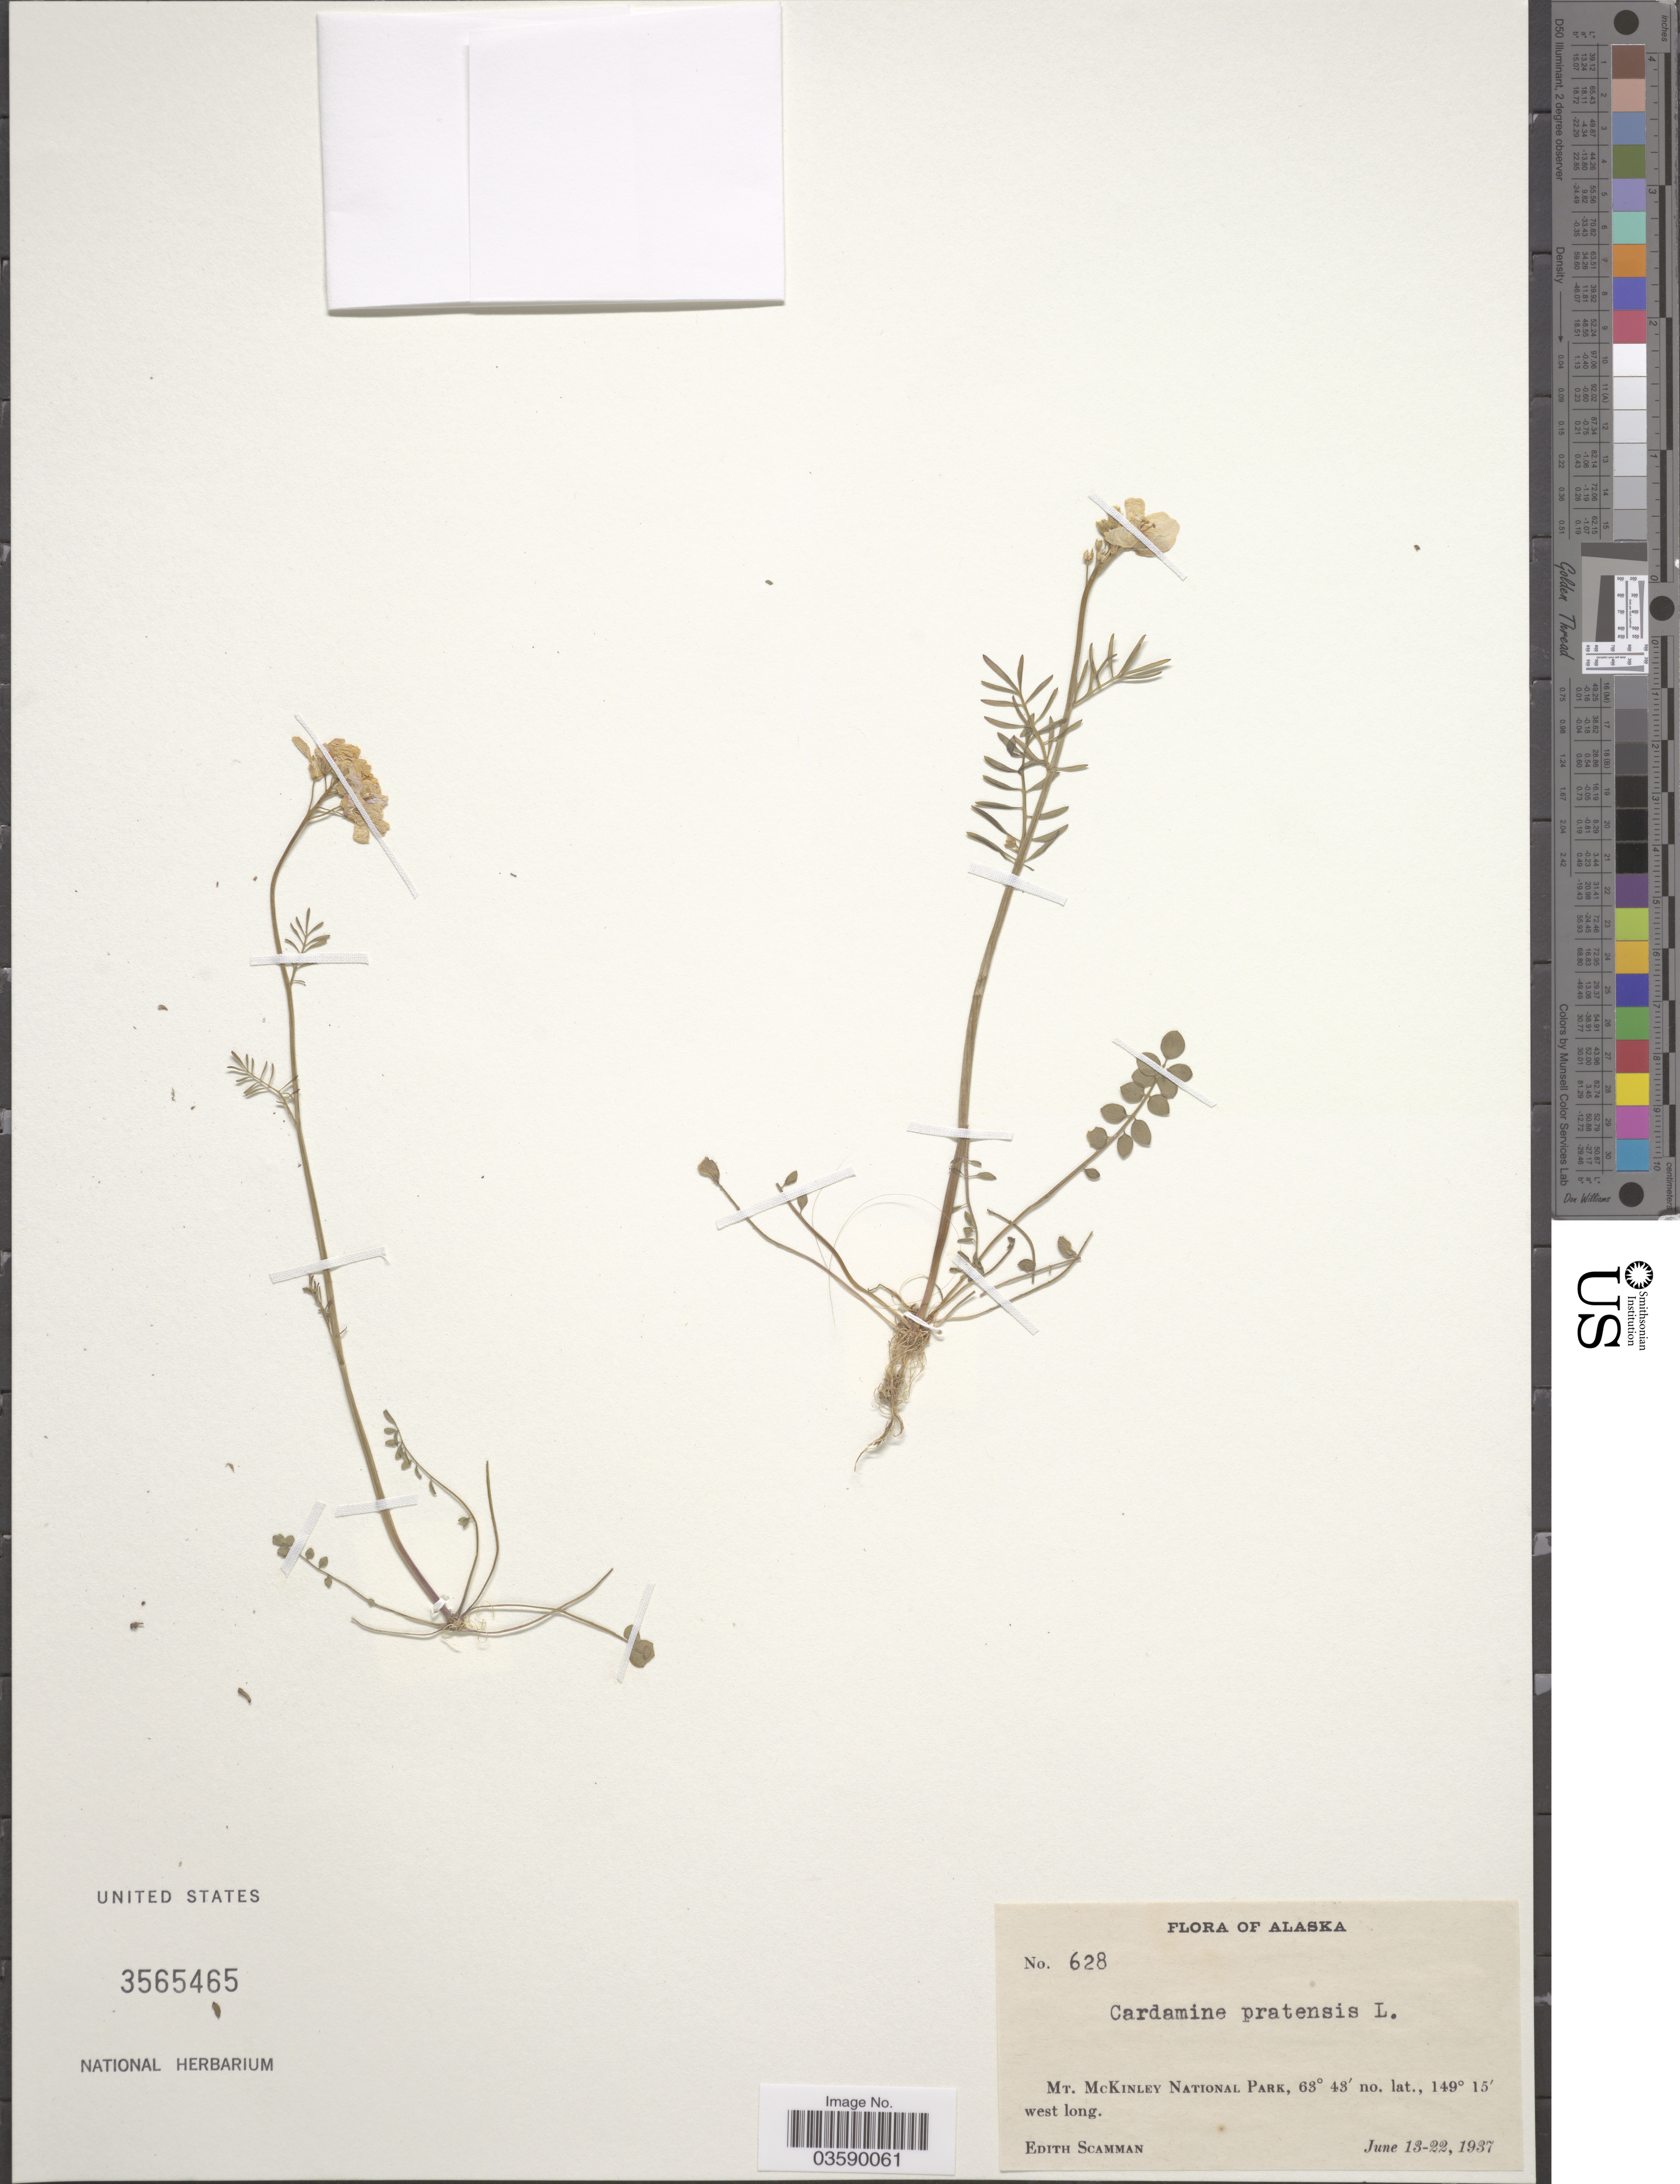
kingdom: Plantae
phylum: Tracheophyta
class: Magnoliopsida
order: Brassicales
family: Brassicaceae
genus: Cardamine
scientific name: Cardamine pratensis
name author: L.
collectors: E. Scamman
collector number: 628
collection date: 1937-06-13/1937-06-22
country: United States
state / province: Alaska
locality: Mt. McKinley National Park.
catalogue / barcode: US 3565465